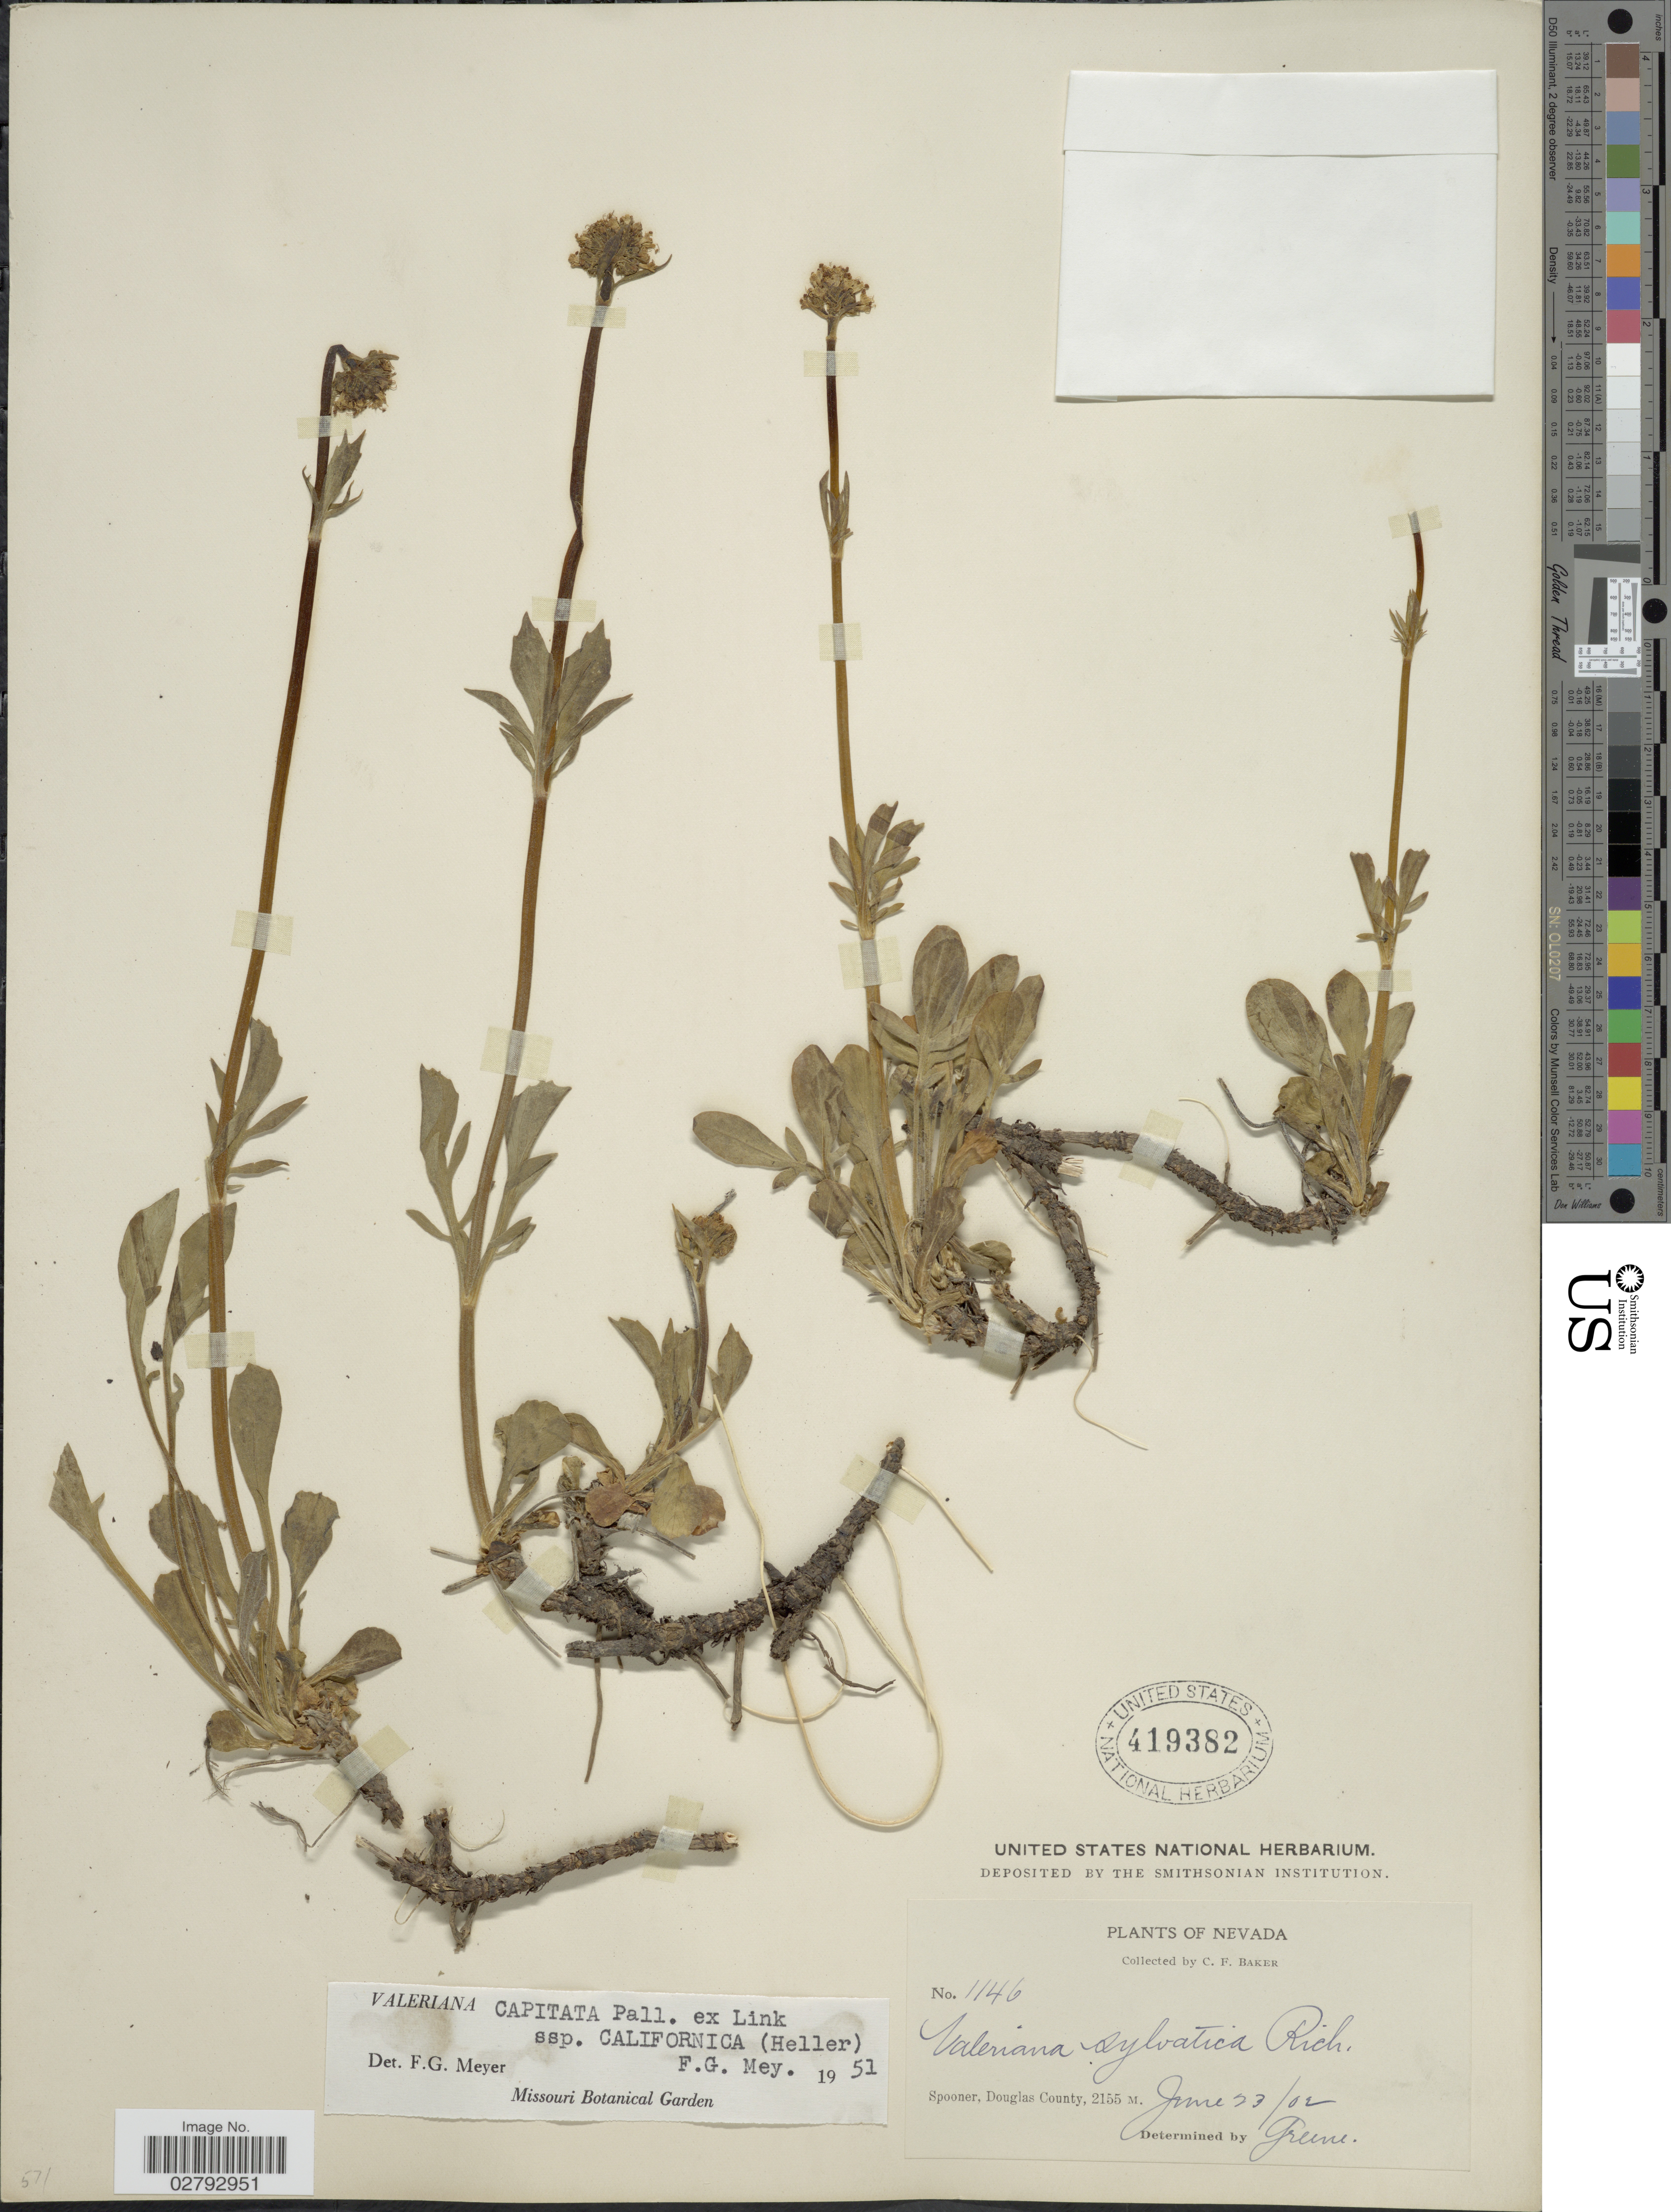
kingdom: Plantae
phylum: Tracheophyta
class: Magnoliopsida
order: Dipsacales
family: Caprifoliaceae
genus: Valeriana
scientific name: Valeriana capitata subsp. californica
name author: (A. Heller) F.G. Mey.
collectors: C. F. Baker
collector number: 1146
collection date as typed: Transcribed d/m/y: 23/6/2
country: United States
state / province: Nevada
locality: Spooner, Douglas County.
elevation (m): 2155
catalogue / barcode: US 419382